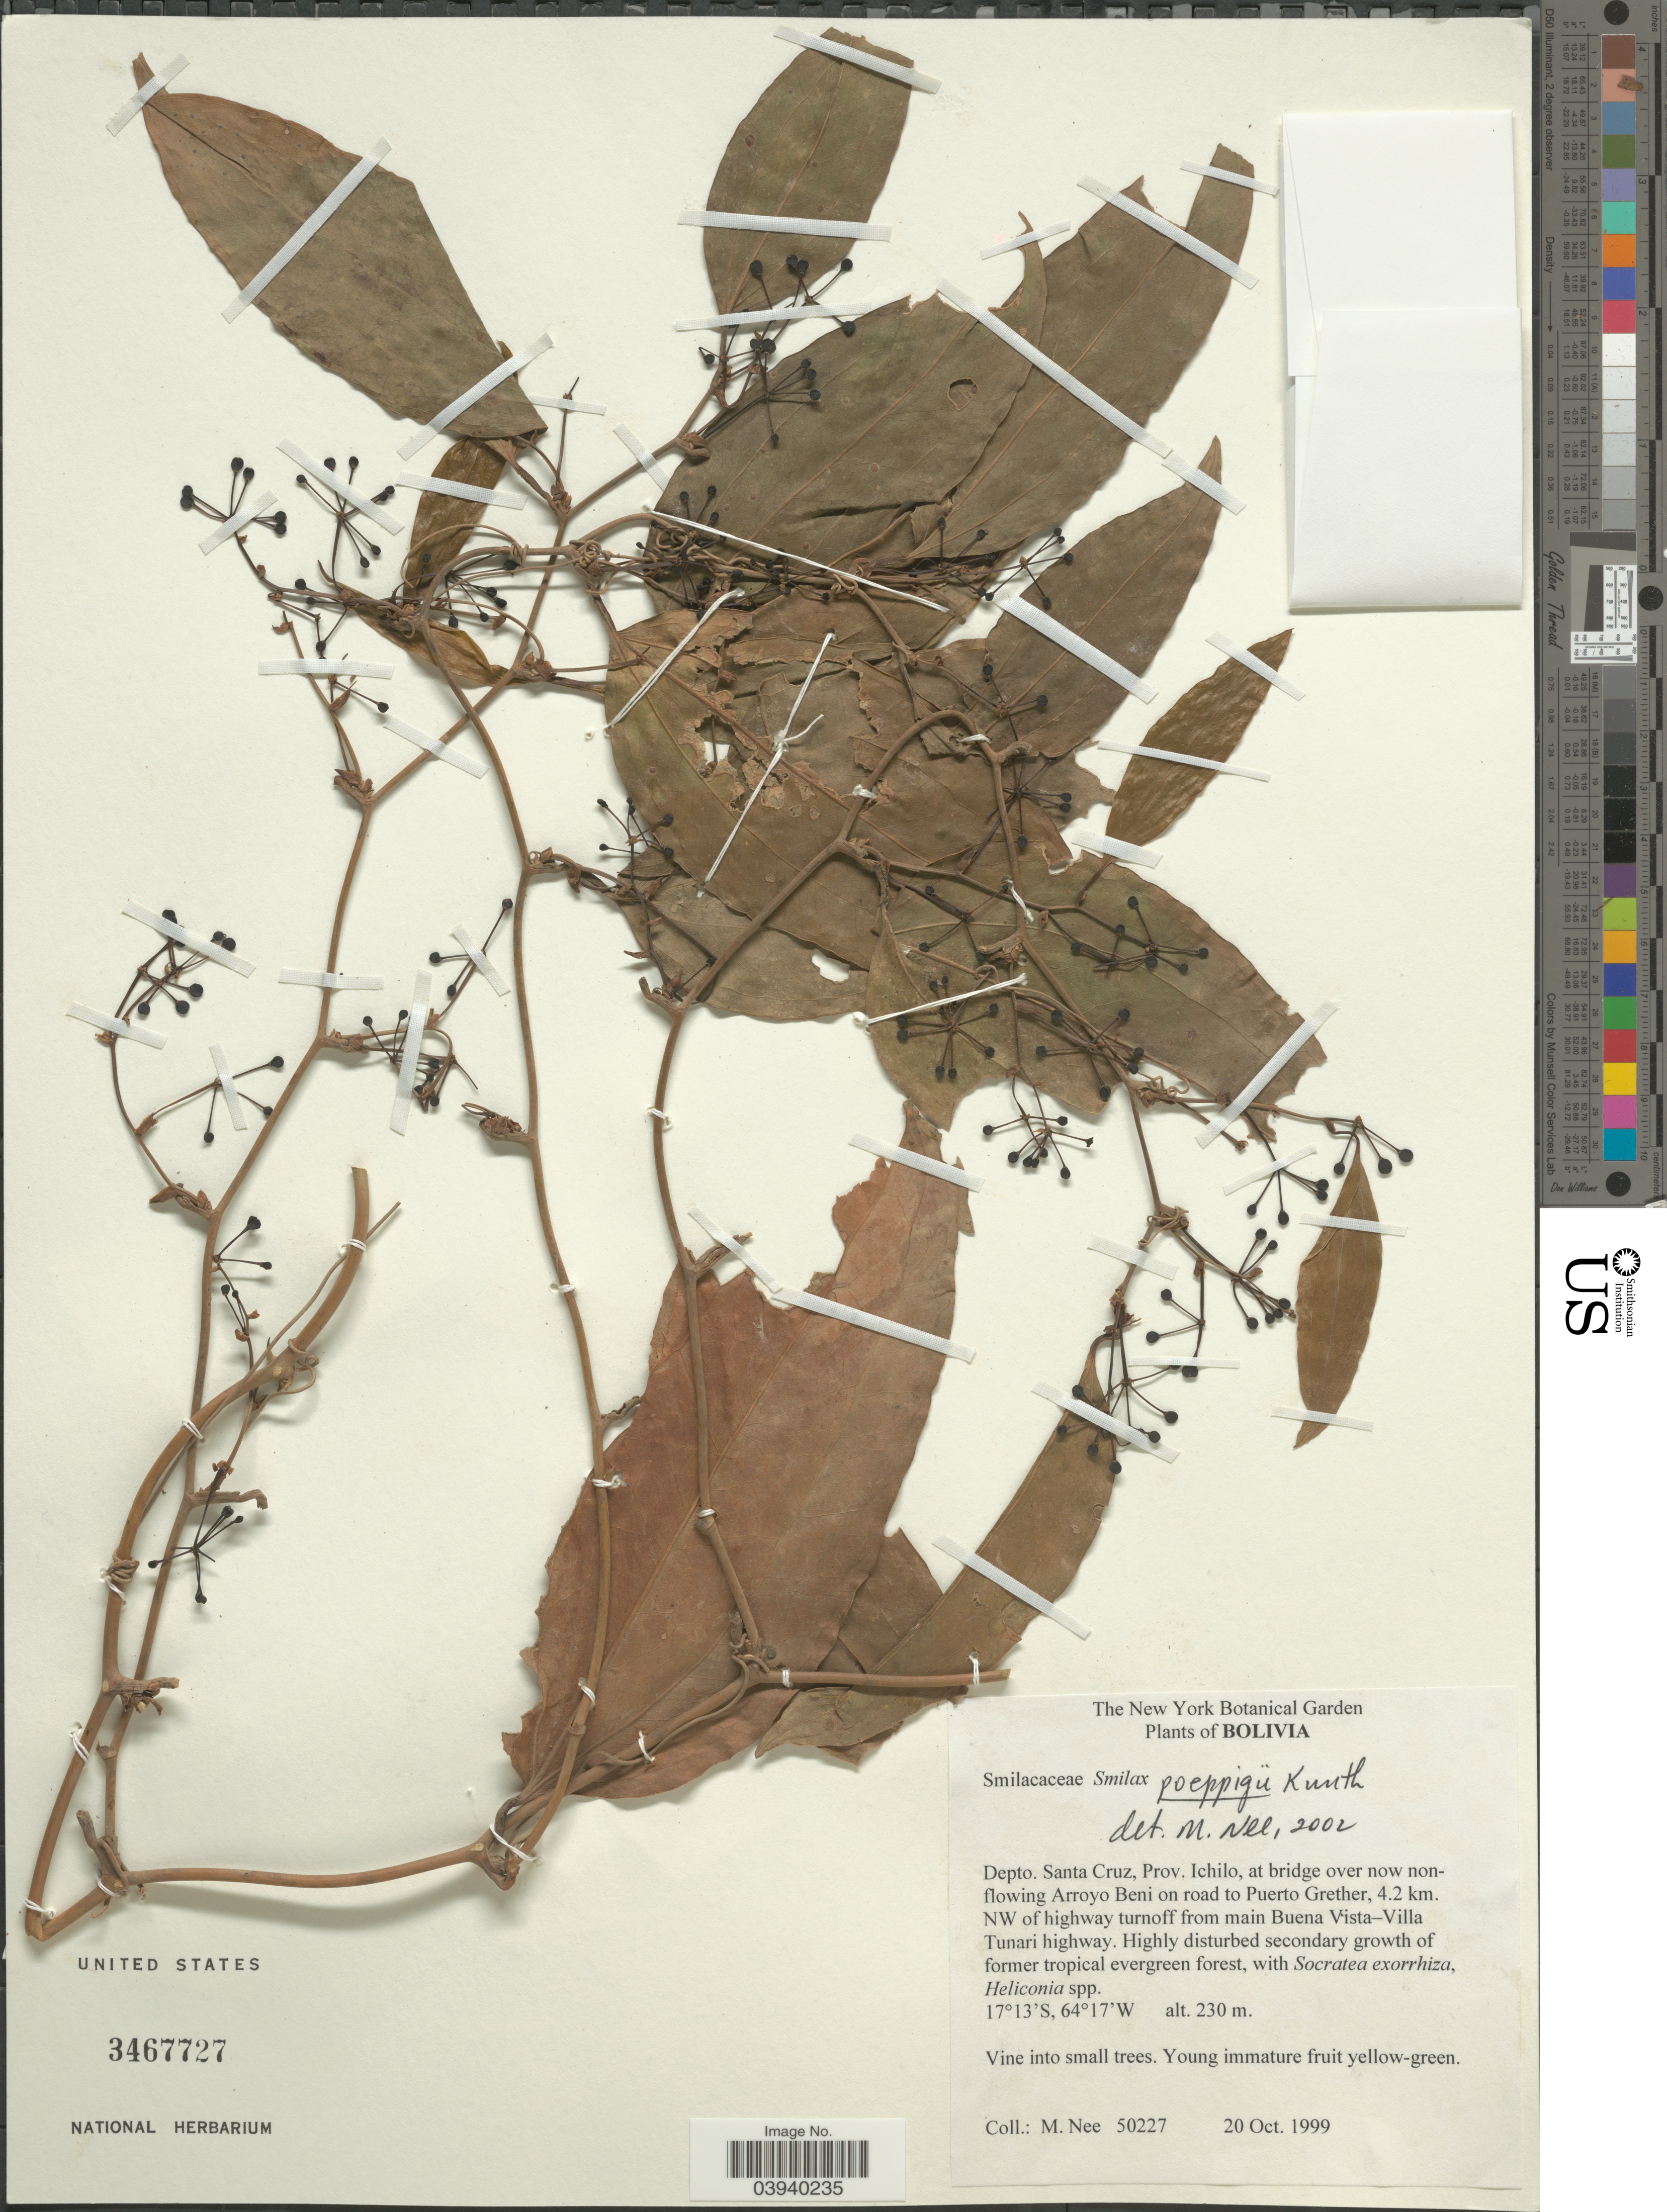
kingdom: Plantae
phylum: Tracheophyta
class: Liliopsida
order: Liliales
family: Smilacaceae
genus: Smilax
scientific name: Smilax poeppigii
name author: Kunth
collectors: M. Nee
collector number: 50227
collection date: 1999-10-20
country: Bolivia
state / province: Santa Cruz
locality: Depto. Santa Cruz, Prov. Ichilo, at bridge over now non-flowing Arroyo Beni on road to Puerto Grether, 4.2 km. NW of highway turnoff from main Buena Vista-Villa Tunari highway.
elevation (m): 230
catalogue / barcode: US 3467727